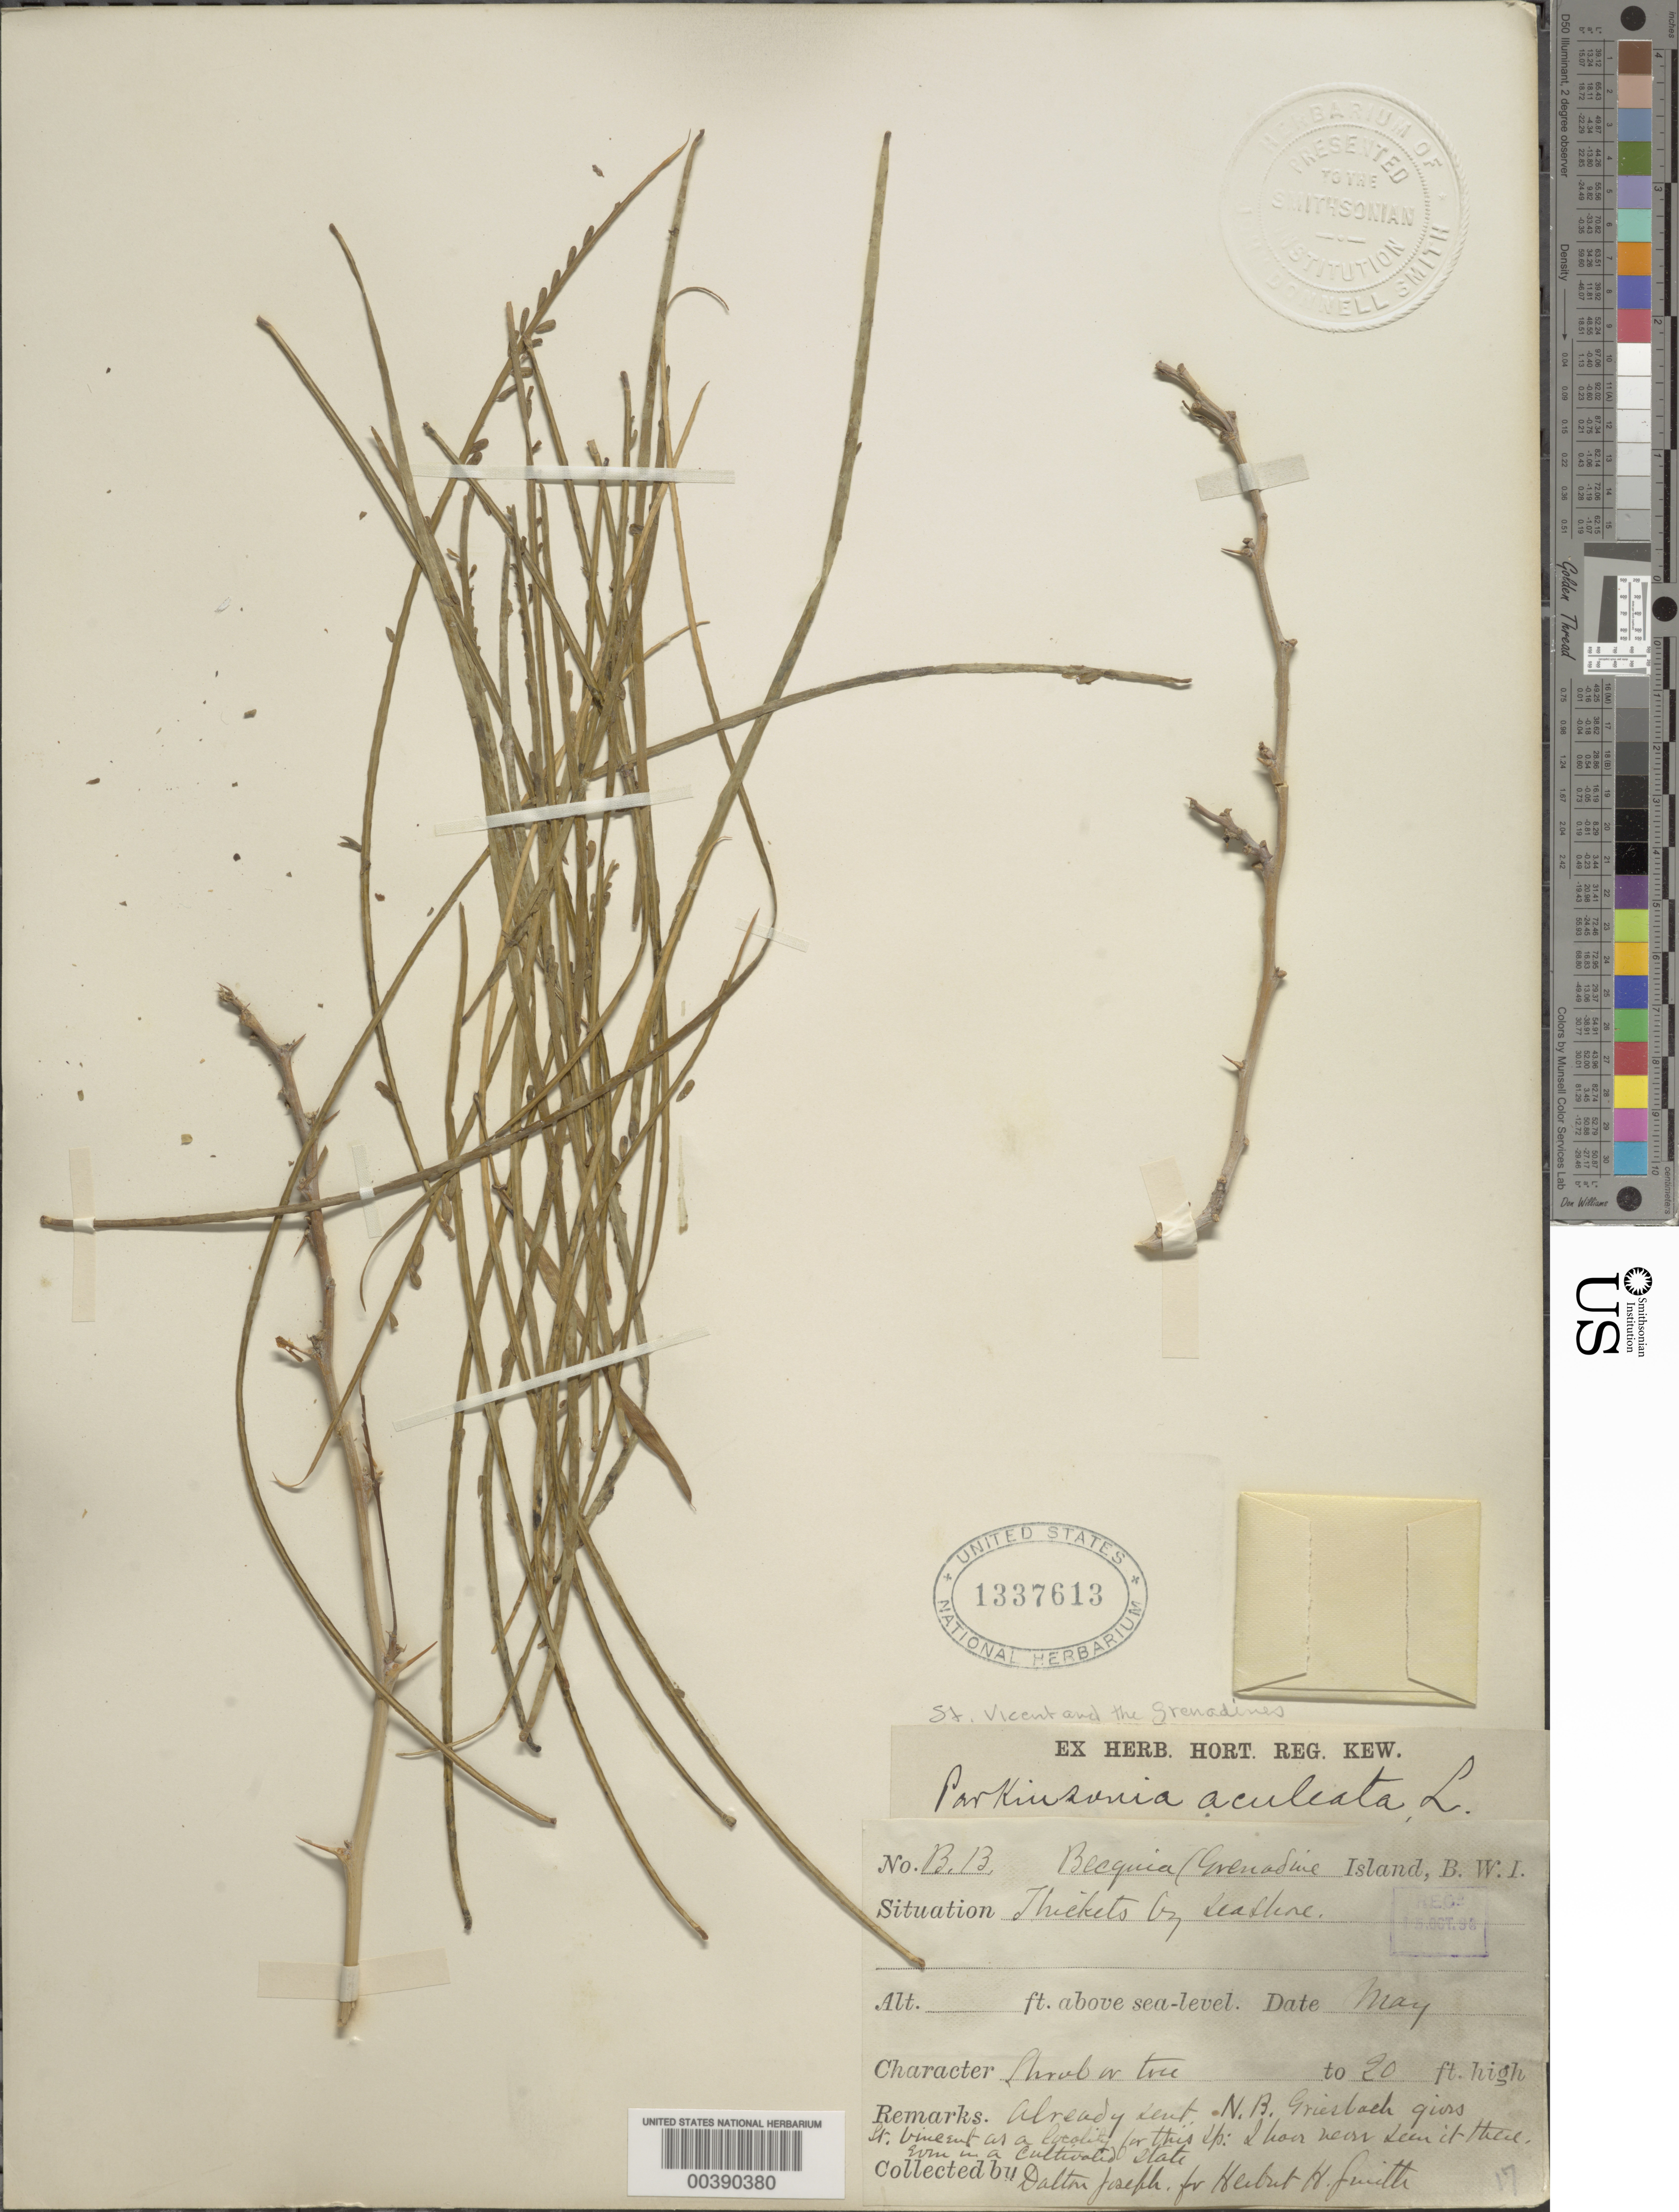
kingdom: Plantae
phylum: Tracheophyta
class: Magnoliopsida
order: Fabales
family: Fabaceae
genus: Parkinsonia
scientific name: Parkinsonia aculeata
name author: L.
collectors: D. Joseph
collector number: B13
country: St. Vincent - Grenadines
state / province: Grenadines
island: Bequia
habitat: Thickets by seashore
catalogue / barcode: US 1337613